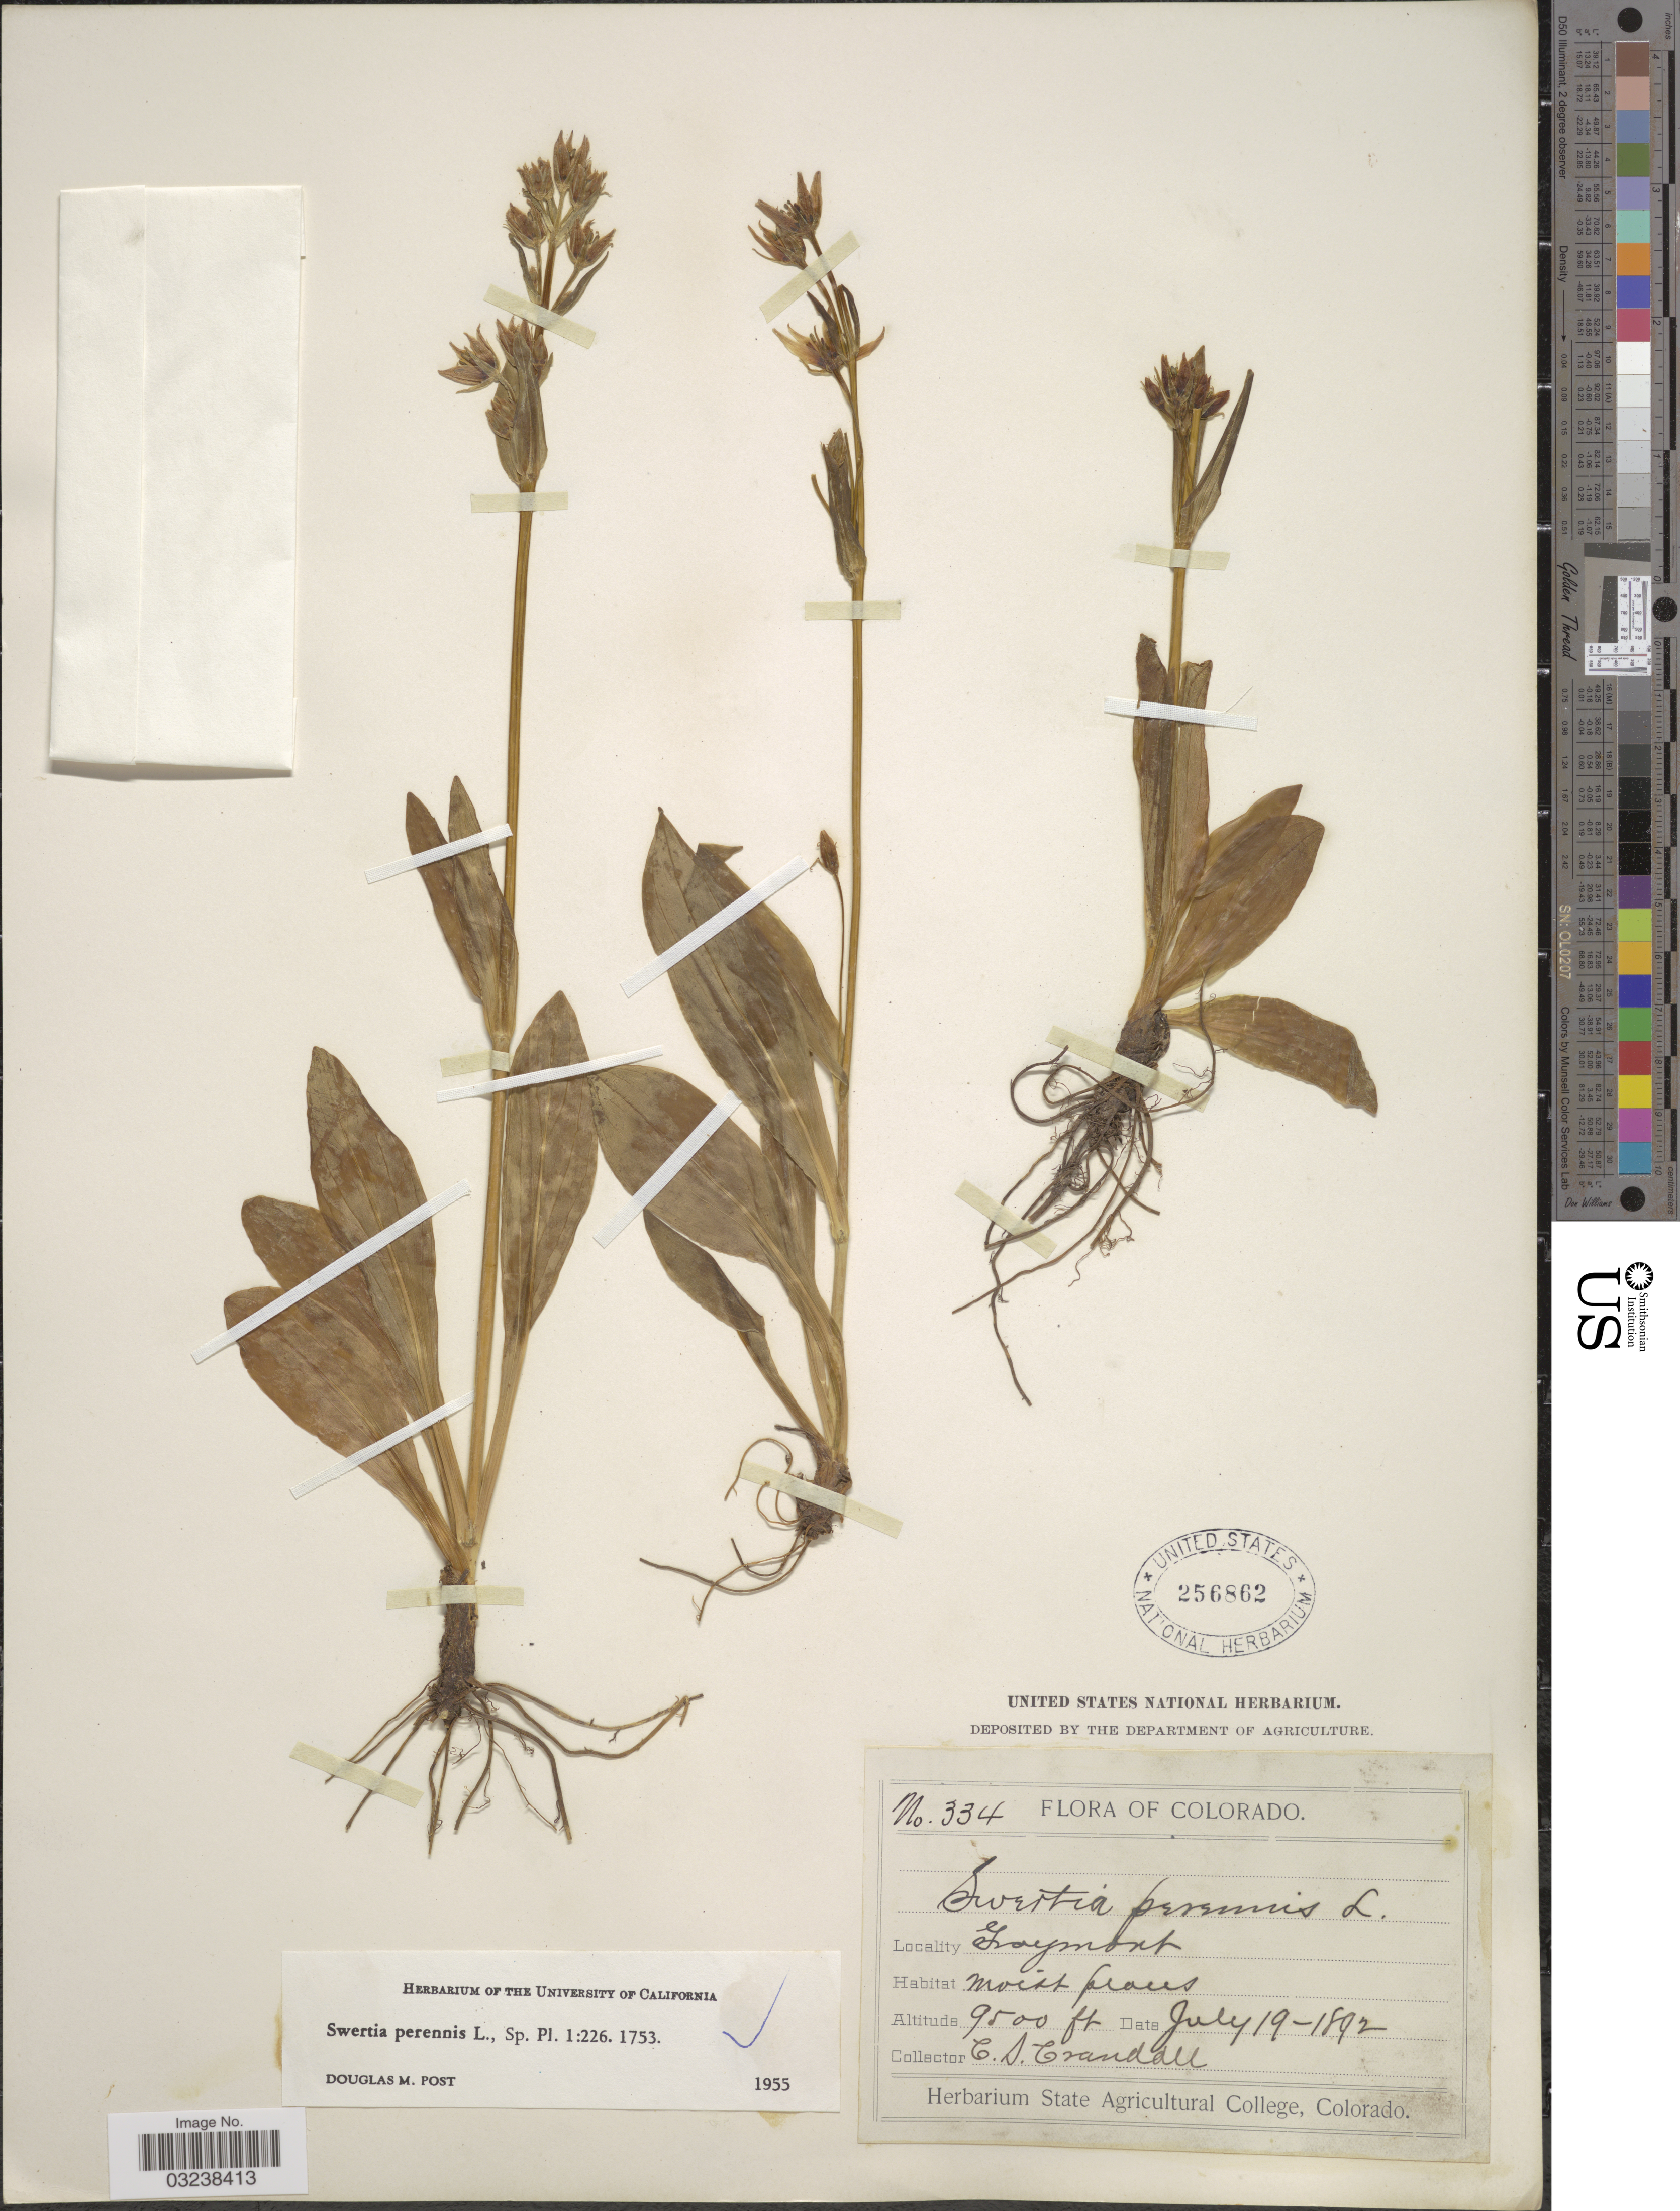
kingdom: Plantae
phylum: Tracheophyta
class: Magnoliopsida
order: Gentianales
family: Gentianaceae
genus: Swertia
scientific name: Swertia perennis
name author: L.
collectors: C. Crandall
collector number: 334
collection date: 1892-07-19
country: United States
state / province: Colorado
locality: Graymont.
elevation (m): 2896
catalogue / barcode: US 256862